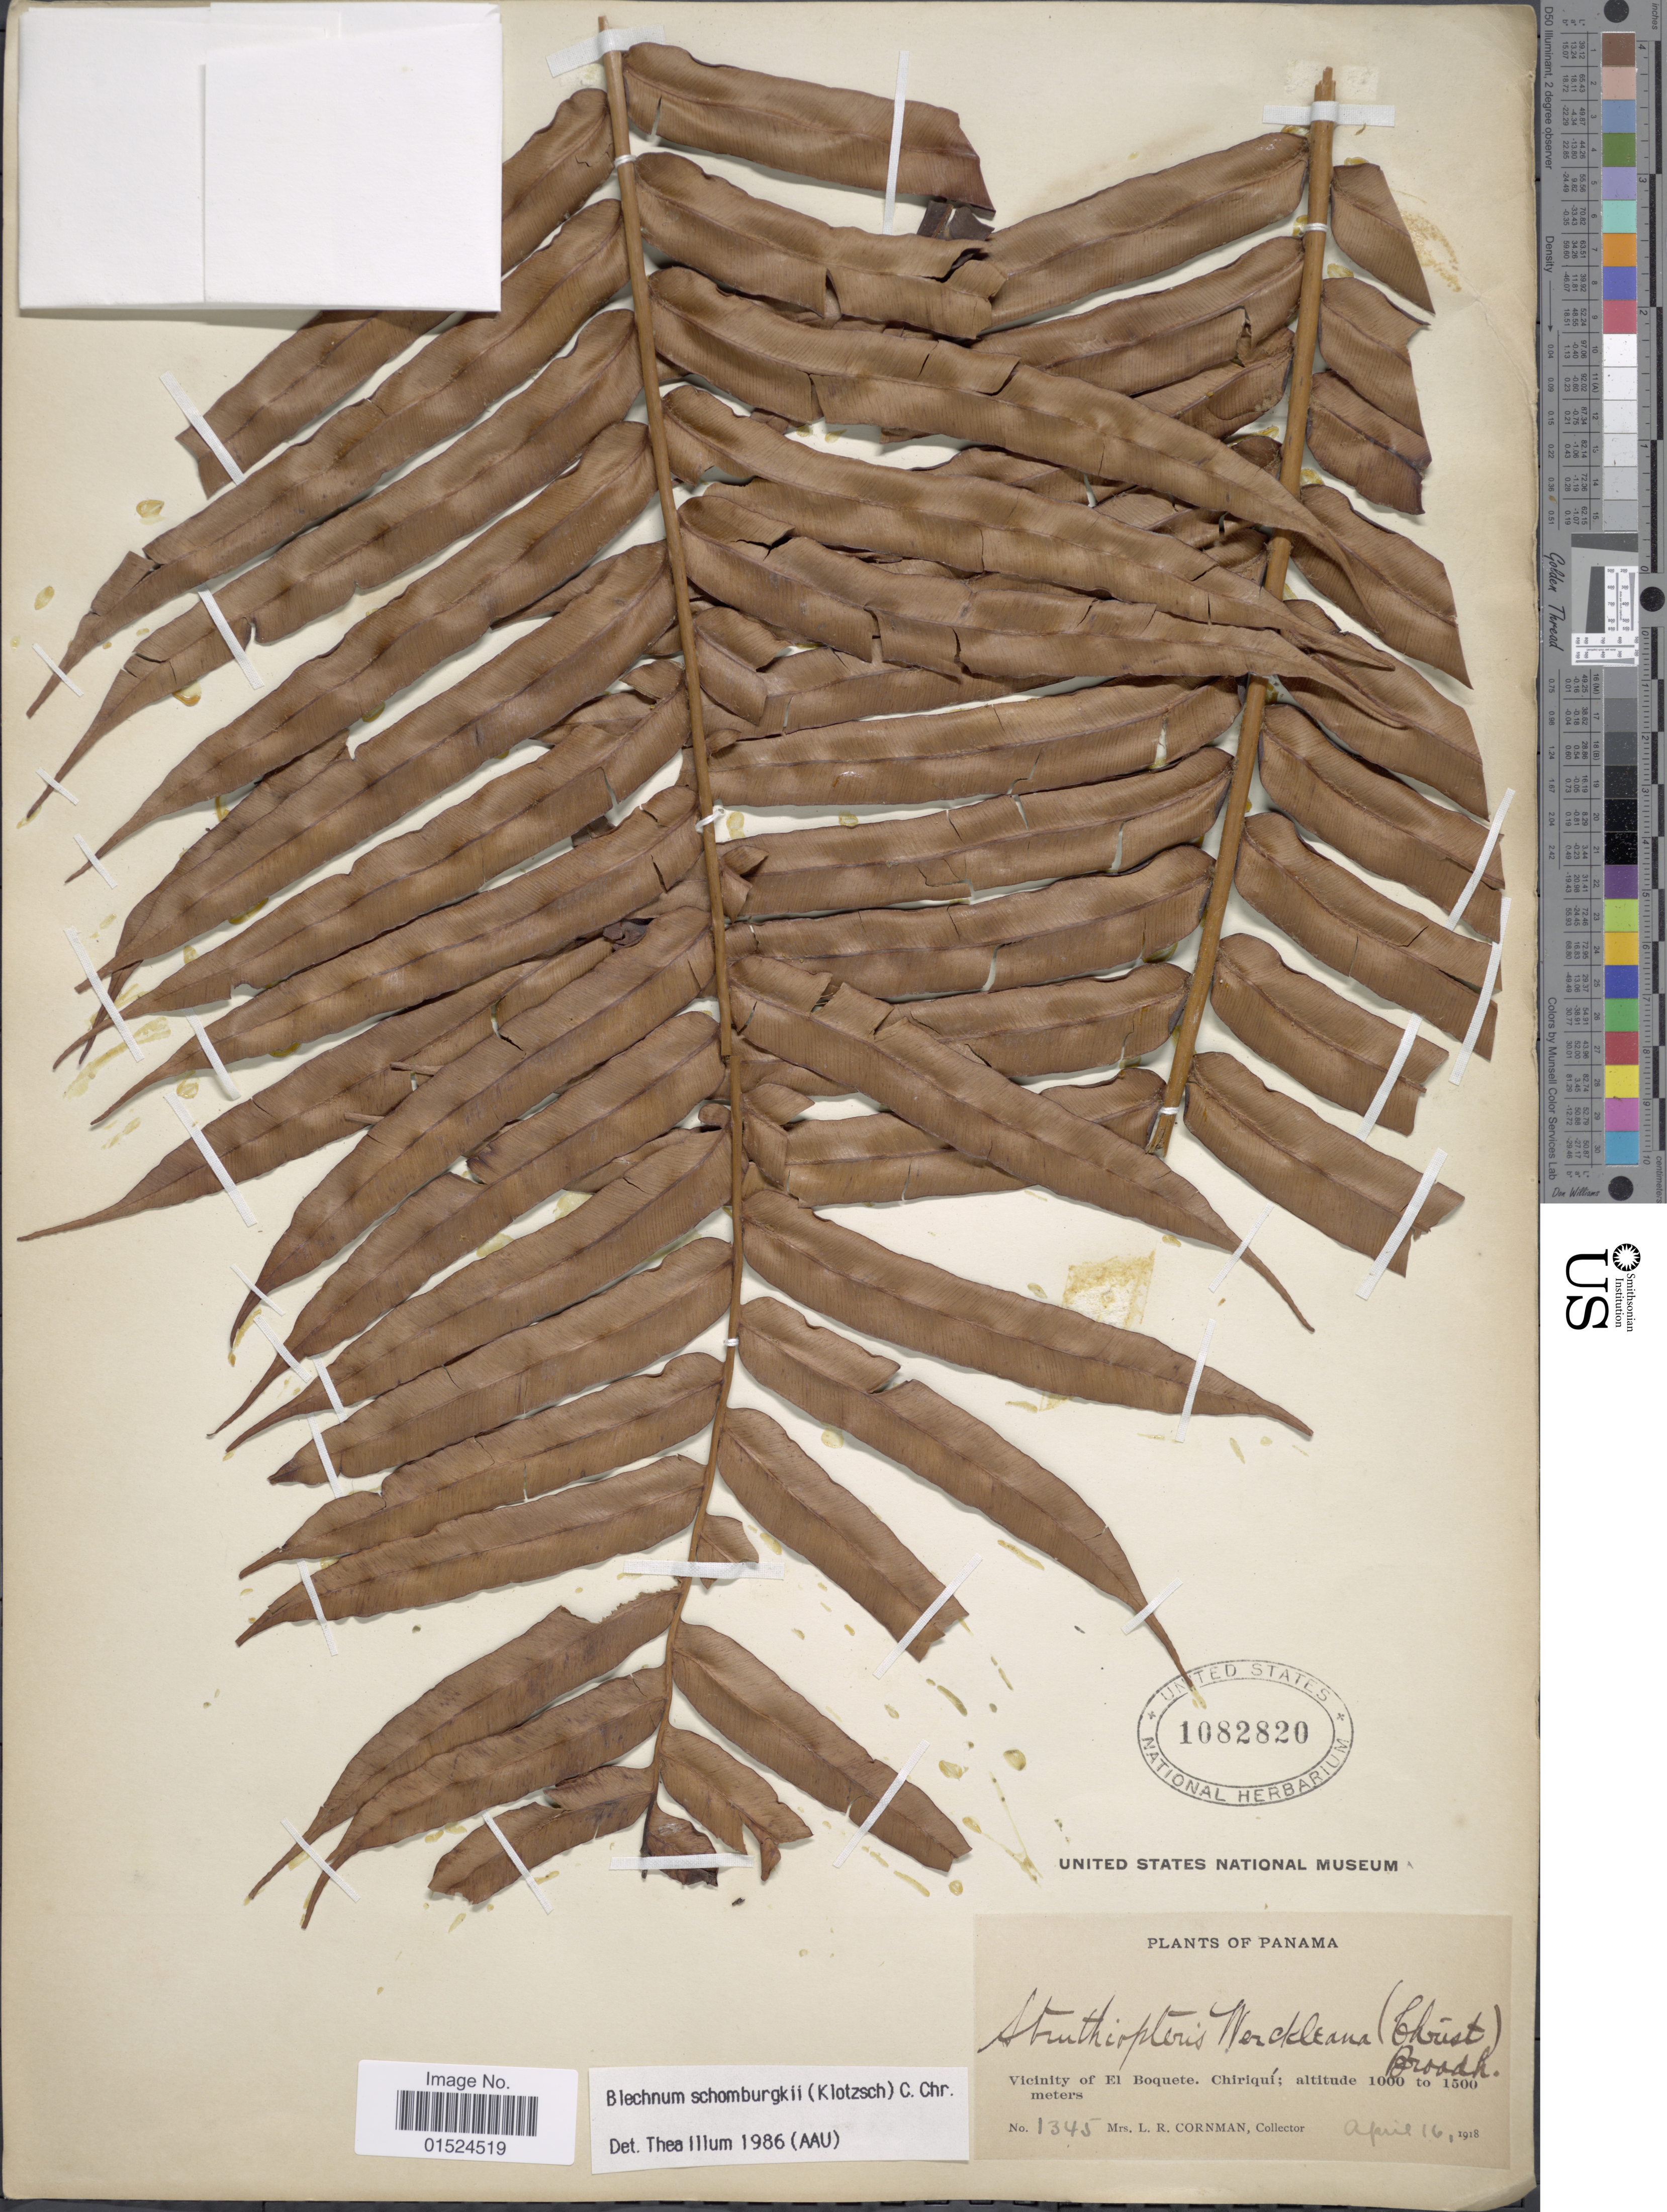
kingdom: Plantae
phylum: Tracheophyta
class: Polypodiopsida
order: Polypodiales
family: Blechnaceae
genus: Blechnum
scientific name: Blechnum schomburgkii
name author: (Klotzsch) C. Chr.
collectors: L. Cornman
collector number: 1345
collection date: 1918-04-16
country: Panama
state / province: Chiriqui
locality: Vicinity of El Boquete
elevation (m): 1000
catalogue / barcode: US 1082820